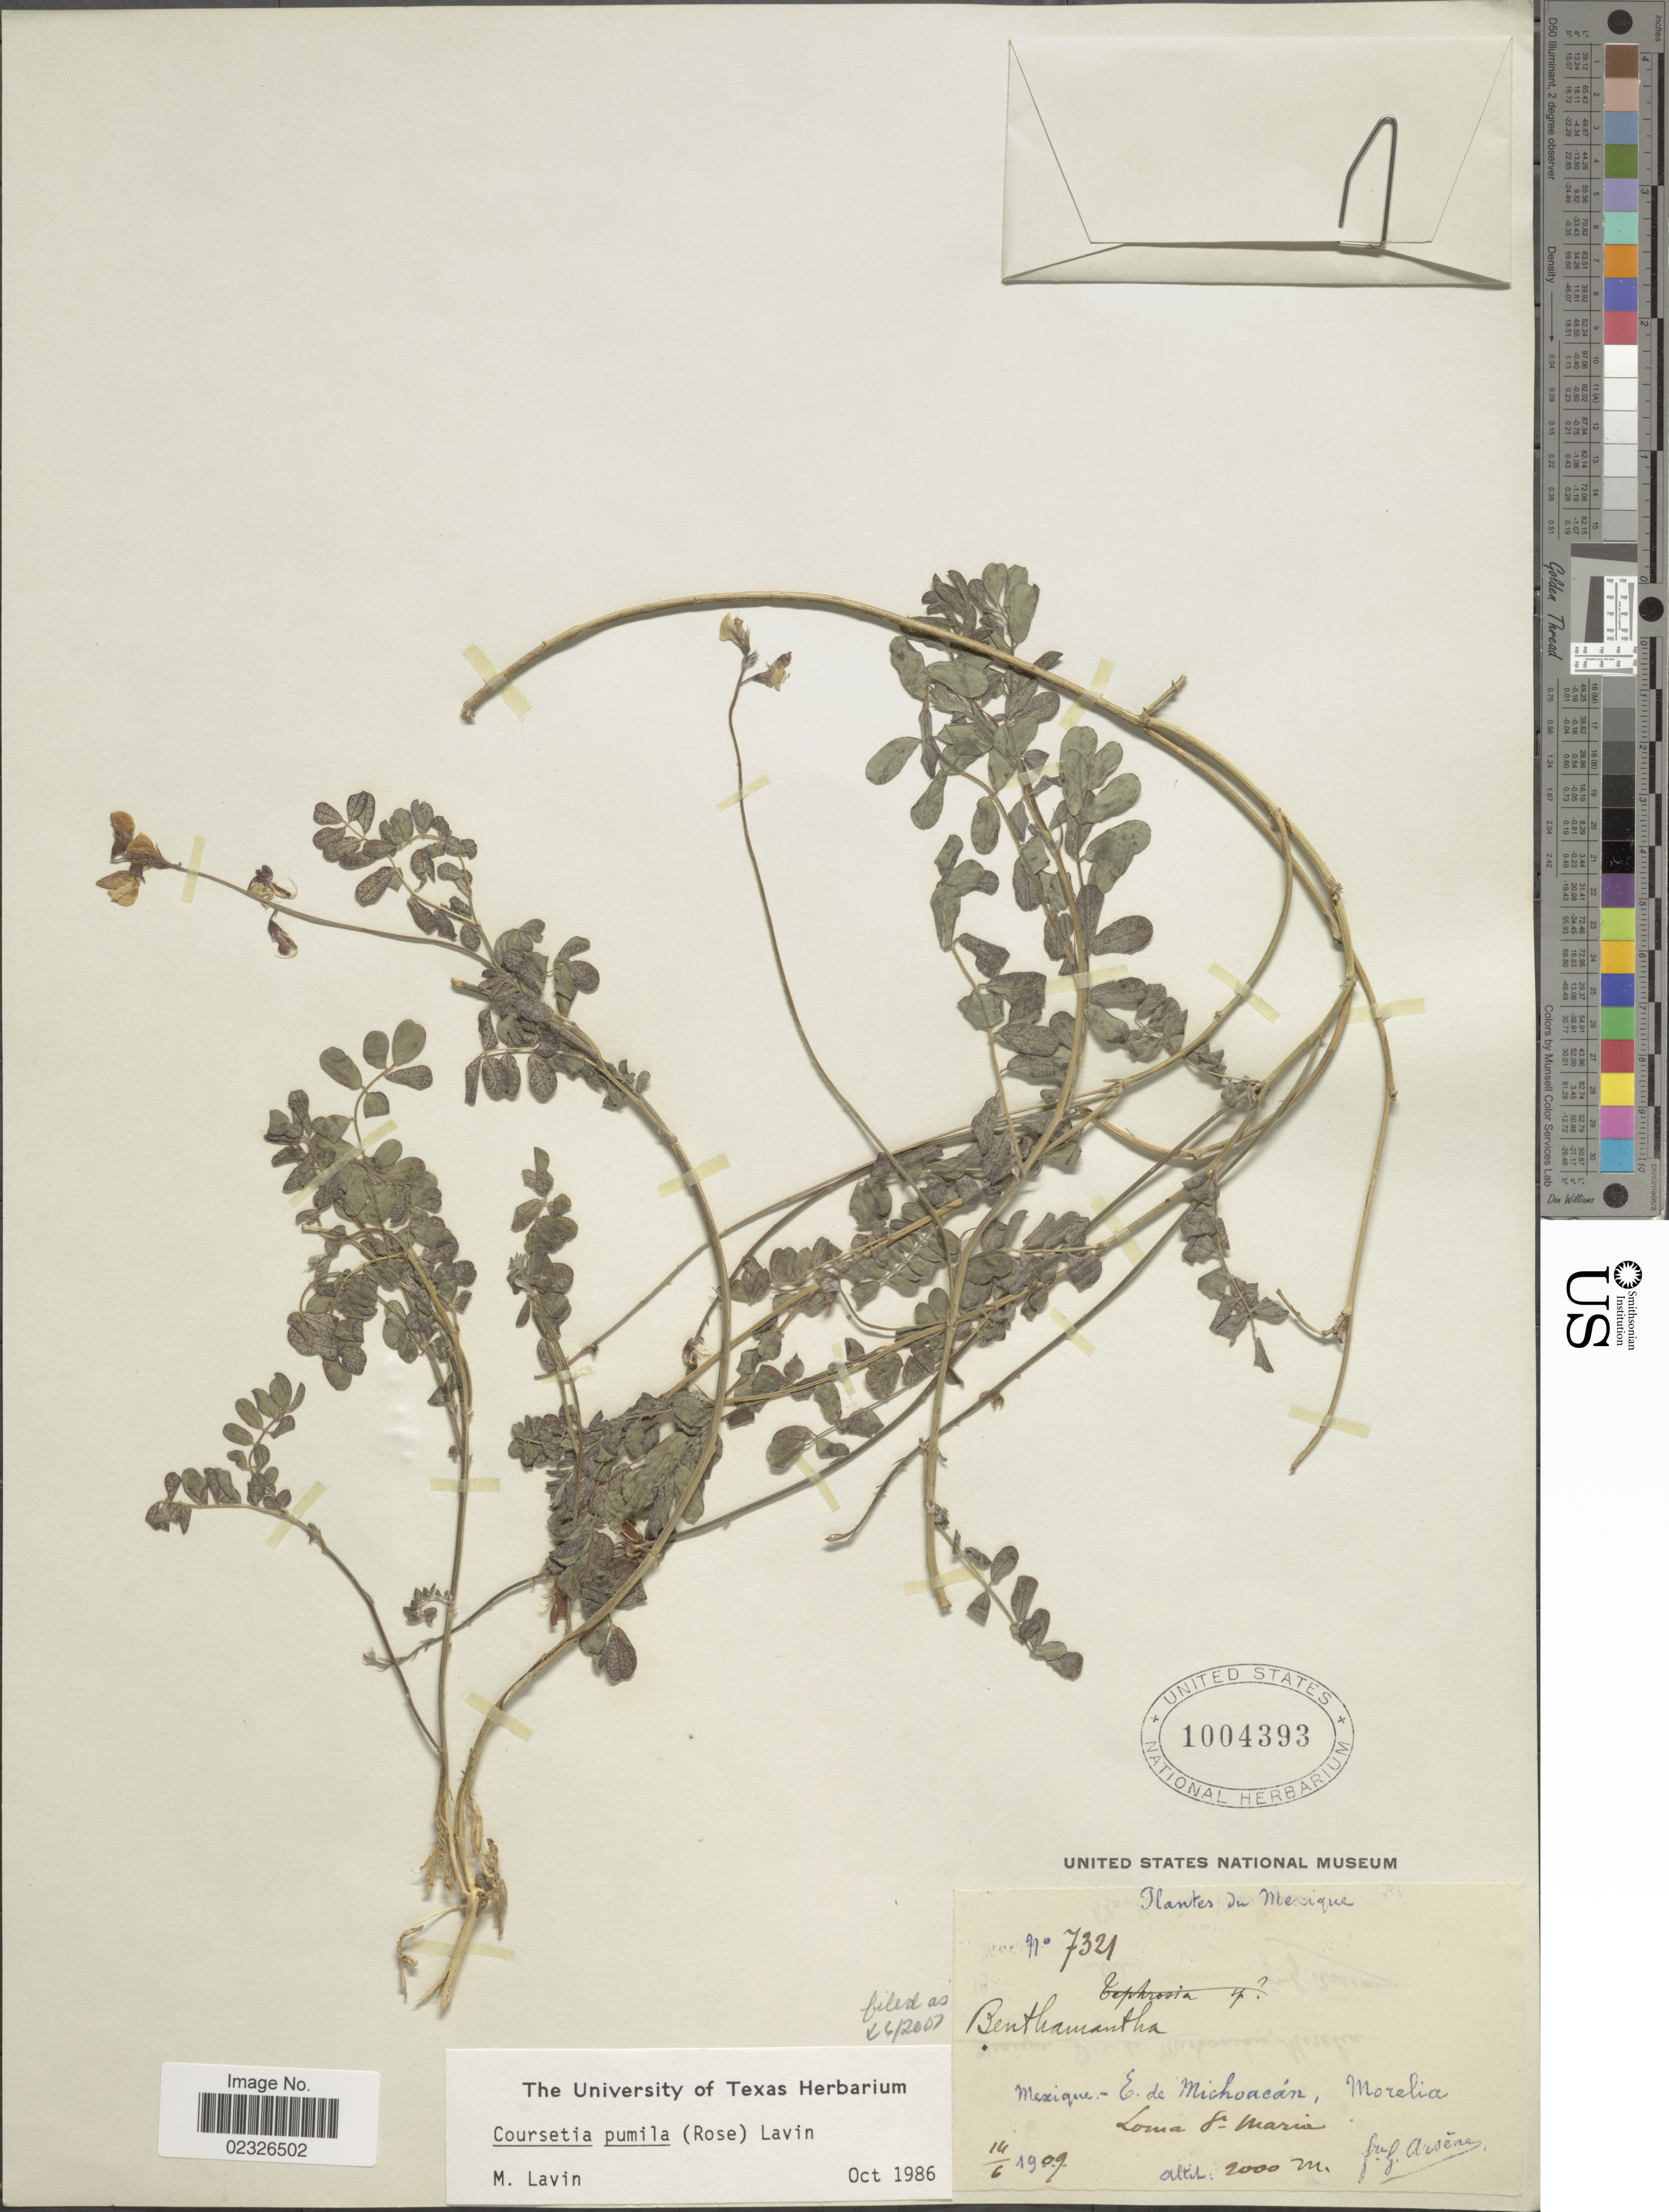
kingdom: Plantae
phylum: Tracheophyta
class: Magnoliopsida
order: Fabales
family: Fabaceae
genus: Coursetia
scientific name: Coursetia pumila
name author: (Rose) Lavin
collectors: Bro. G. Arsène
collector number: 7321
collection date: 1909-06-14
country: Mexico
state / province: Michoacán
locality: E. de Michoacan, Morelia. Loma S- Maria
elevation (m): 2000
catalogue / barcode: US 1004393